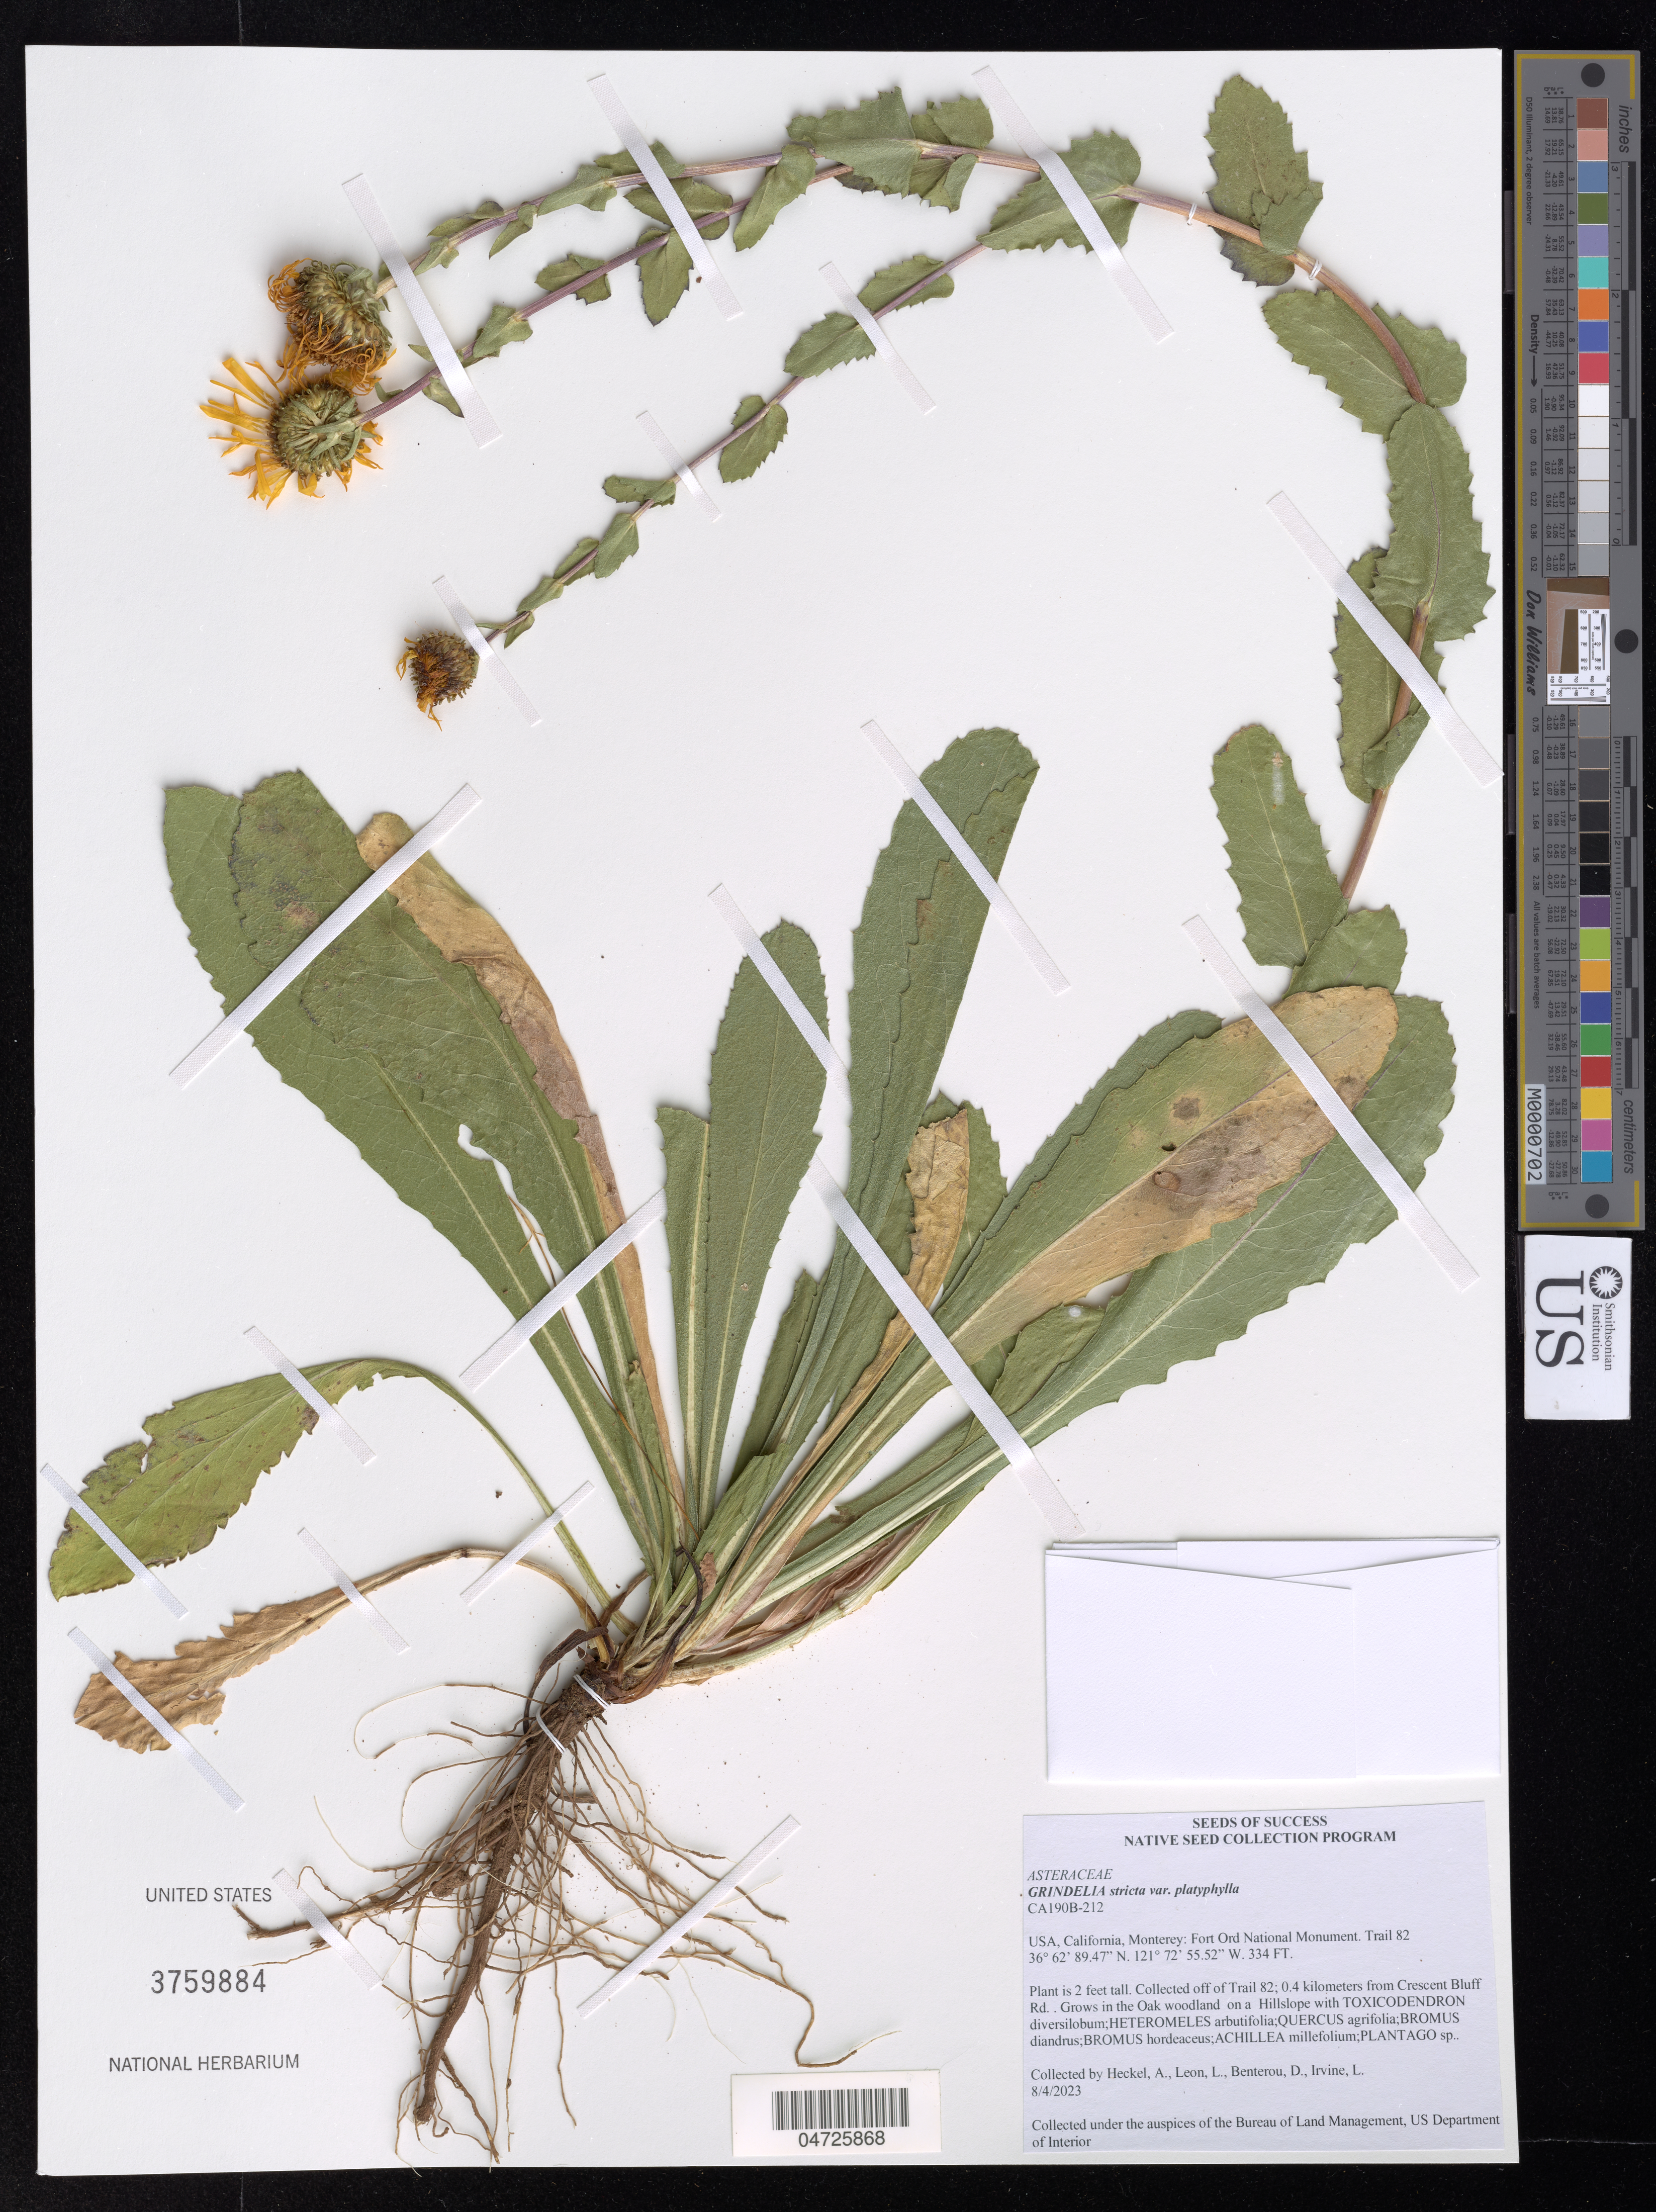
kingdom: Plantae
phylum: Tracheophyta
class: Magnoliopsida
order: Asterales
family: Asteraceae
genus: Grindelia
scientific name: Grindelia stricta var. platyphylla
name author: (Greene) M.A. Lane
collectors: A. Heckel, L. Leon, D. Benterou & L. Irvine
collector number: CA190B-212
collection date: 2023-08-04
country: United States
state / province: California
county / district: Monterey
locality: Monterey: Fort Ord National Monument. Trail 82. Collected off of Trail 82; 0.4 kilometers from Crescent Bluff Rd.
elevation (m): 102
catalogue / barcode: US 3759884